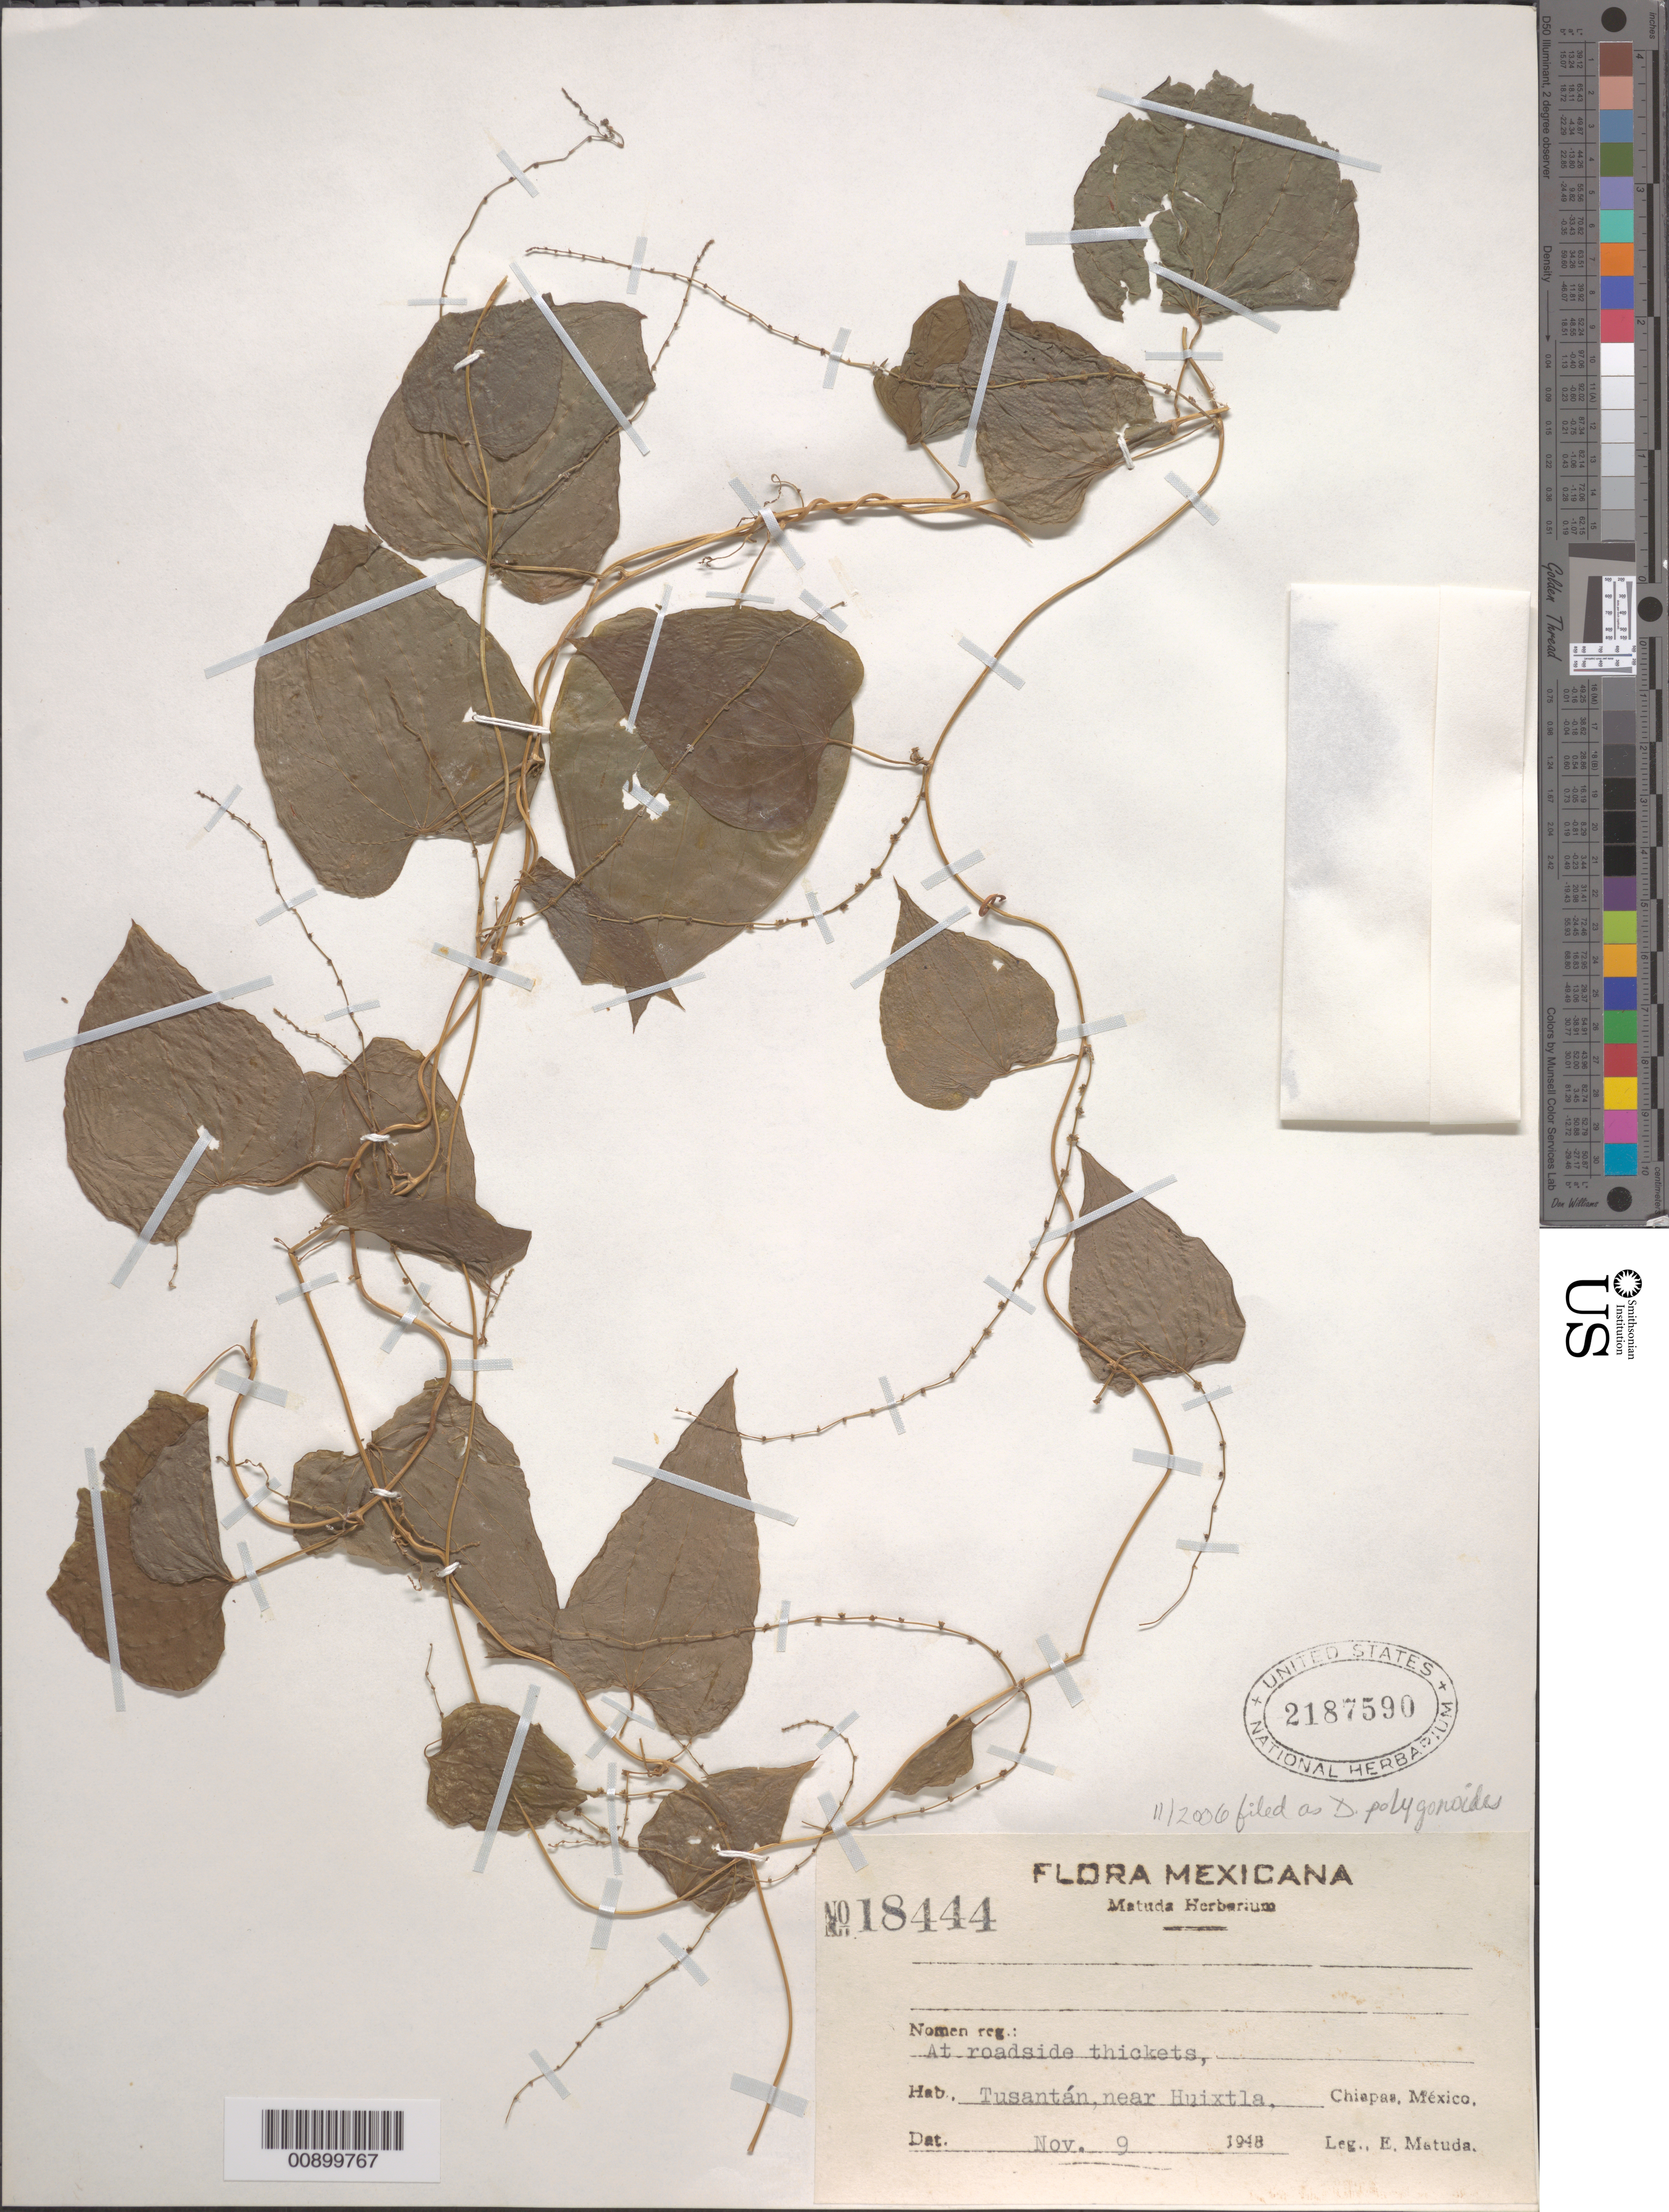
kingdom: Plantae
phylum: Tracheophyta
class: Liliopsida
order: Dioscoreales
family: Dioscoreaceae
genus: Dioscorea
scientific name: Dioscorea polygonoides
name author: Humb. & Bonpl. ex Willd.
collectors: E. Matuda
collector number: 18444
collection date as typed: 09 Nov 1948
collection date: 1948-11-09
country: Mexico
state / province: Chiapas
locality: Tusantán, near Huixtla, Chiapas.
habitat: At roadside thickets.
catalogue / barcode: US 2187590